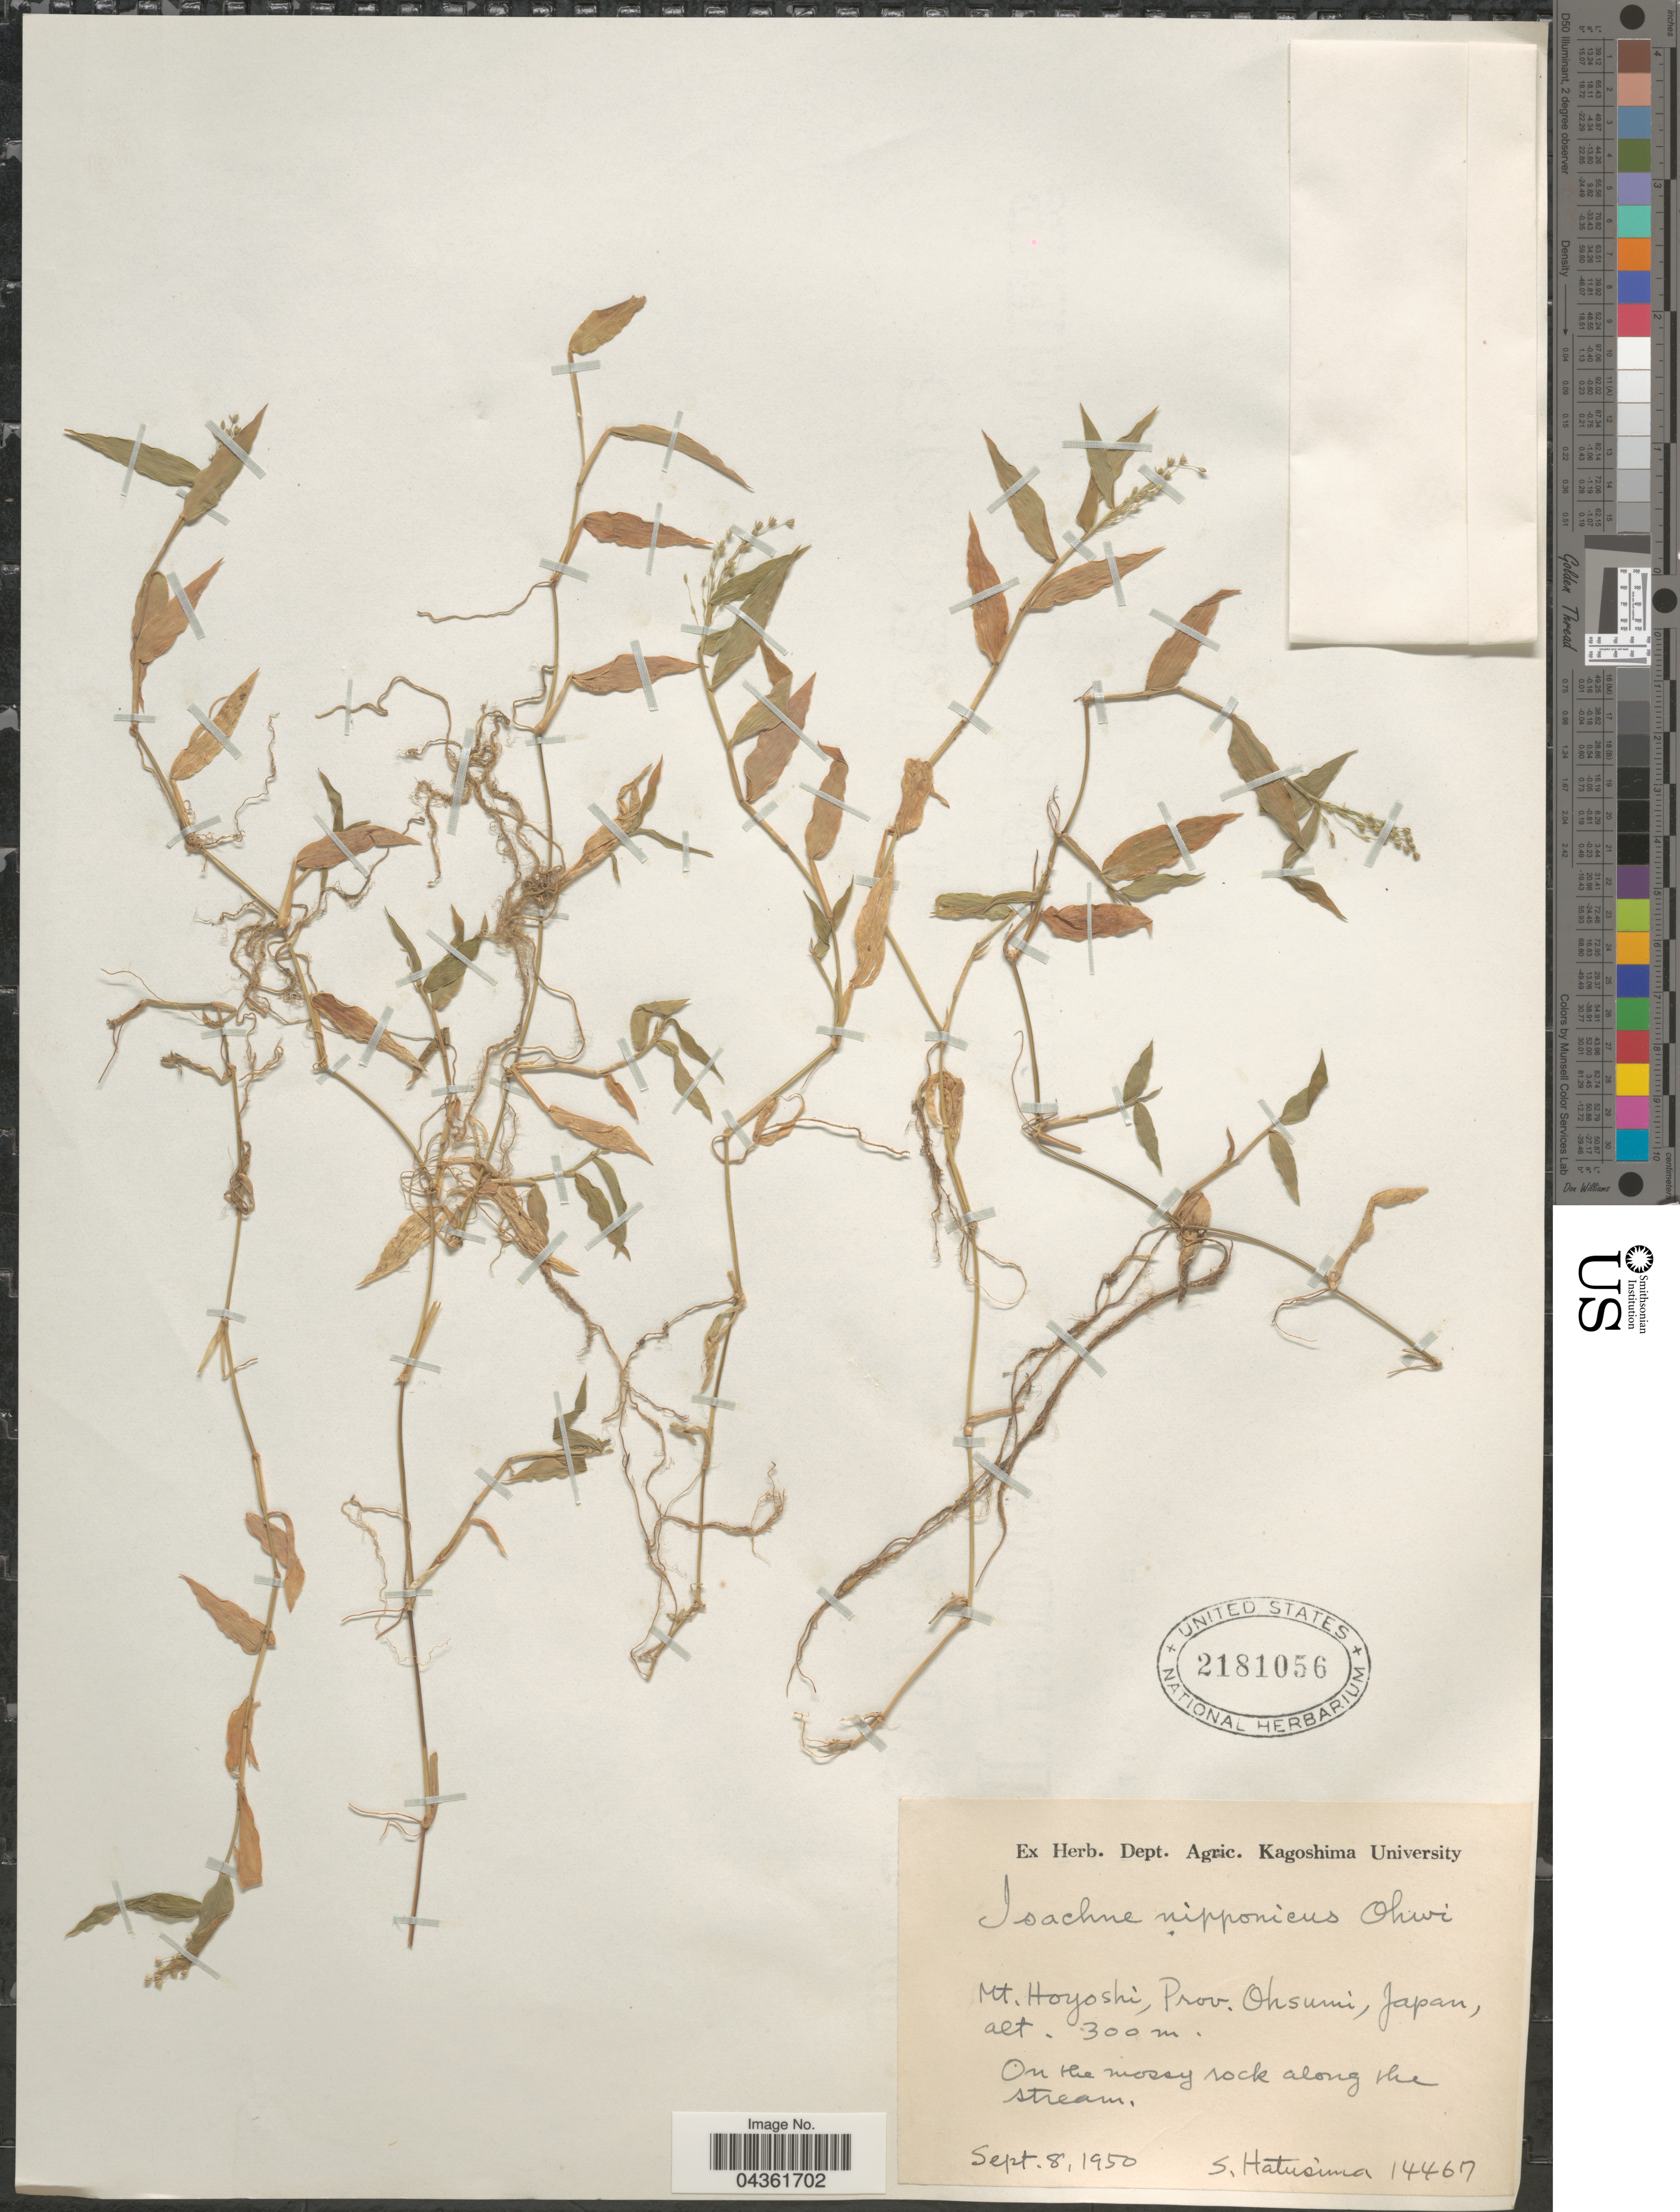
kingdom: Plantae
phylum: Tracheophyta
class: Liliopsida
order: Poales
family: Poaceae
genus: Isachne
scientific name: Isachne nipponensis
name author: Ohwi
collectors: S. Hatusima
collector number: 14467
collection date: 1950-09-08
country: Japan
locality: Mt. Hoyoshi, Prov. Ohsumi.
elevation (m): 300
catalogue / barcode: US 2181056